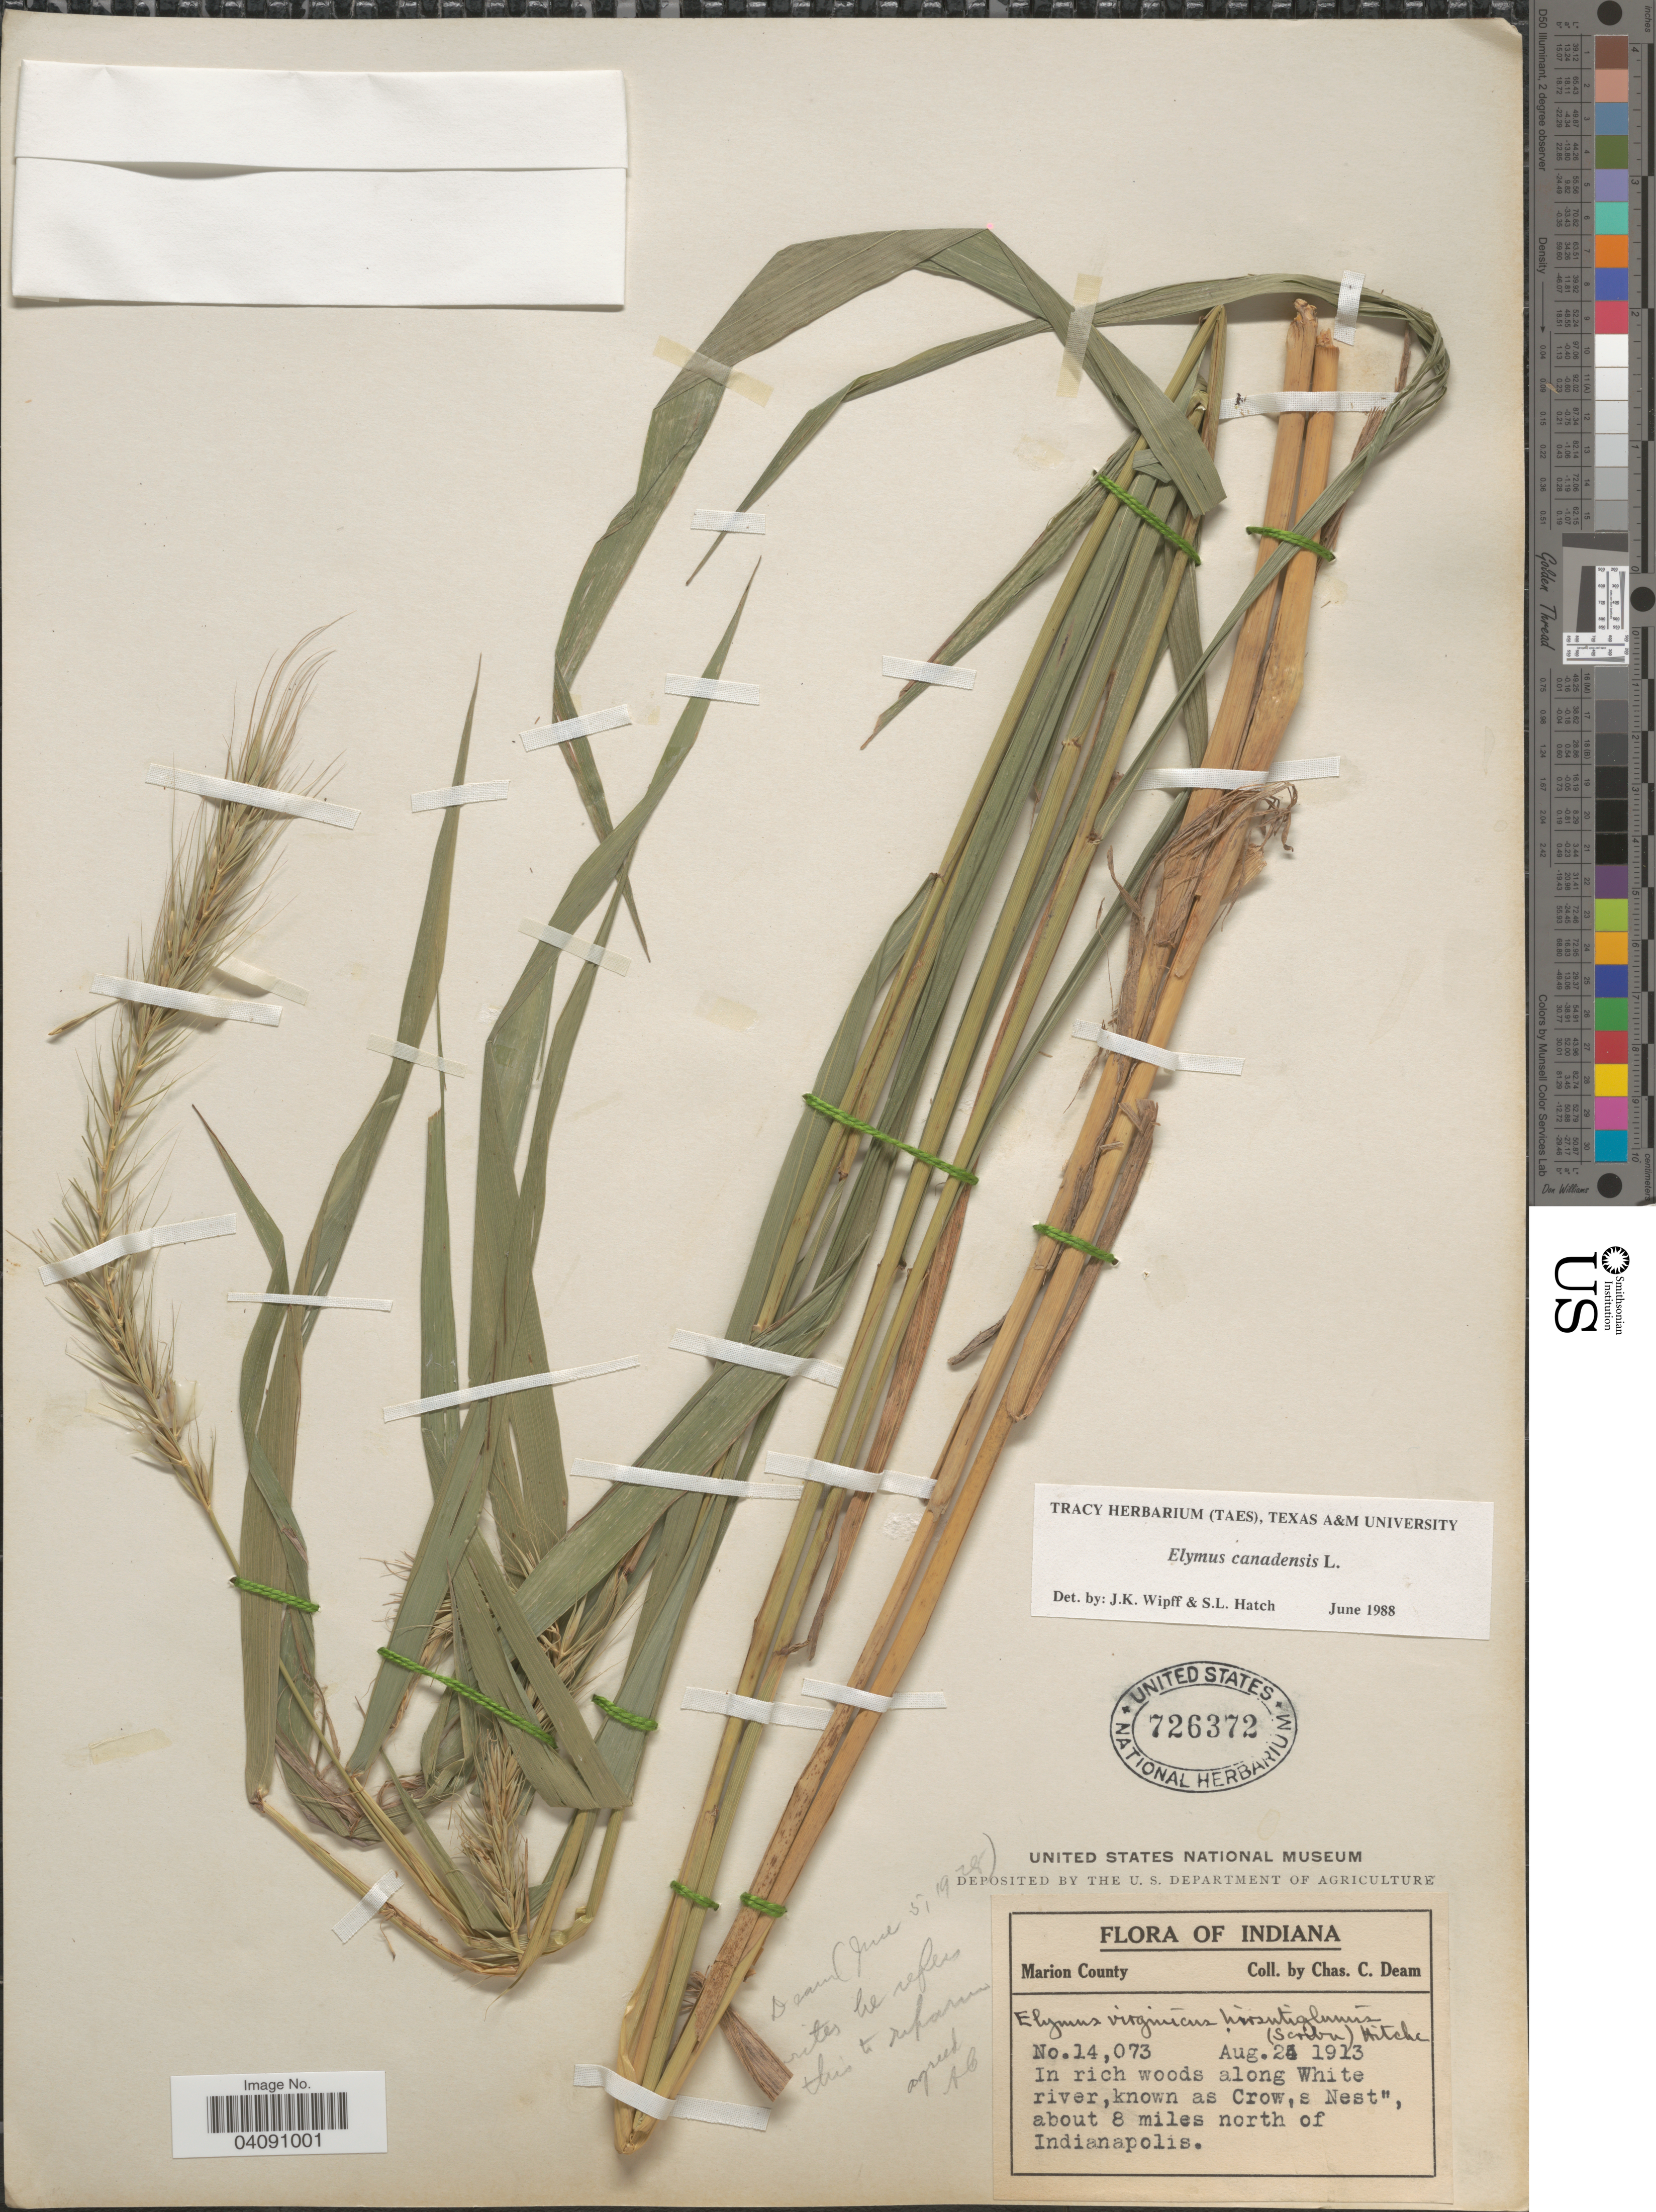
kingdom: Plantae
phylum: Tracheophyta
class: Liliopsida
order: Poales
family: Poaceae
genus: Elymus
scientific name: Elymus canadensis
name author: L.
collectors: C. C. Deam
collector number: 14073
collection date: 1913-08-24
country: United States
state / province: Indiana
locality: Marion county. In rich woods along White river, known as Crow,s Nest, about 8 miles north of Indianapolis.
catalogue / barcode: US 726372